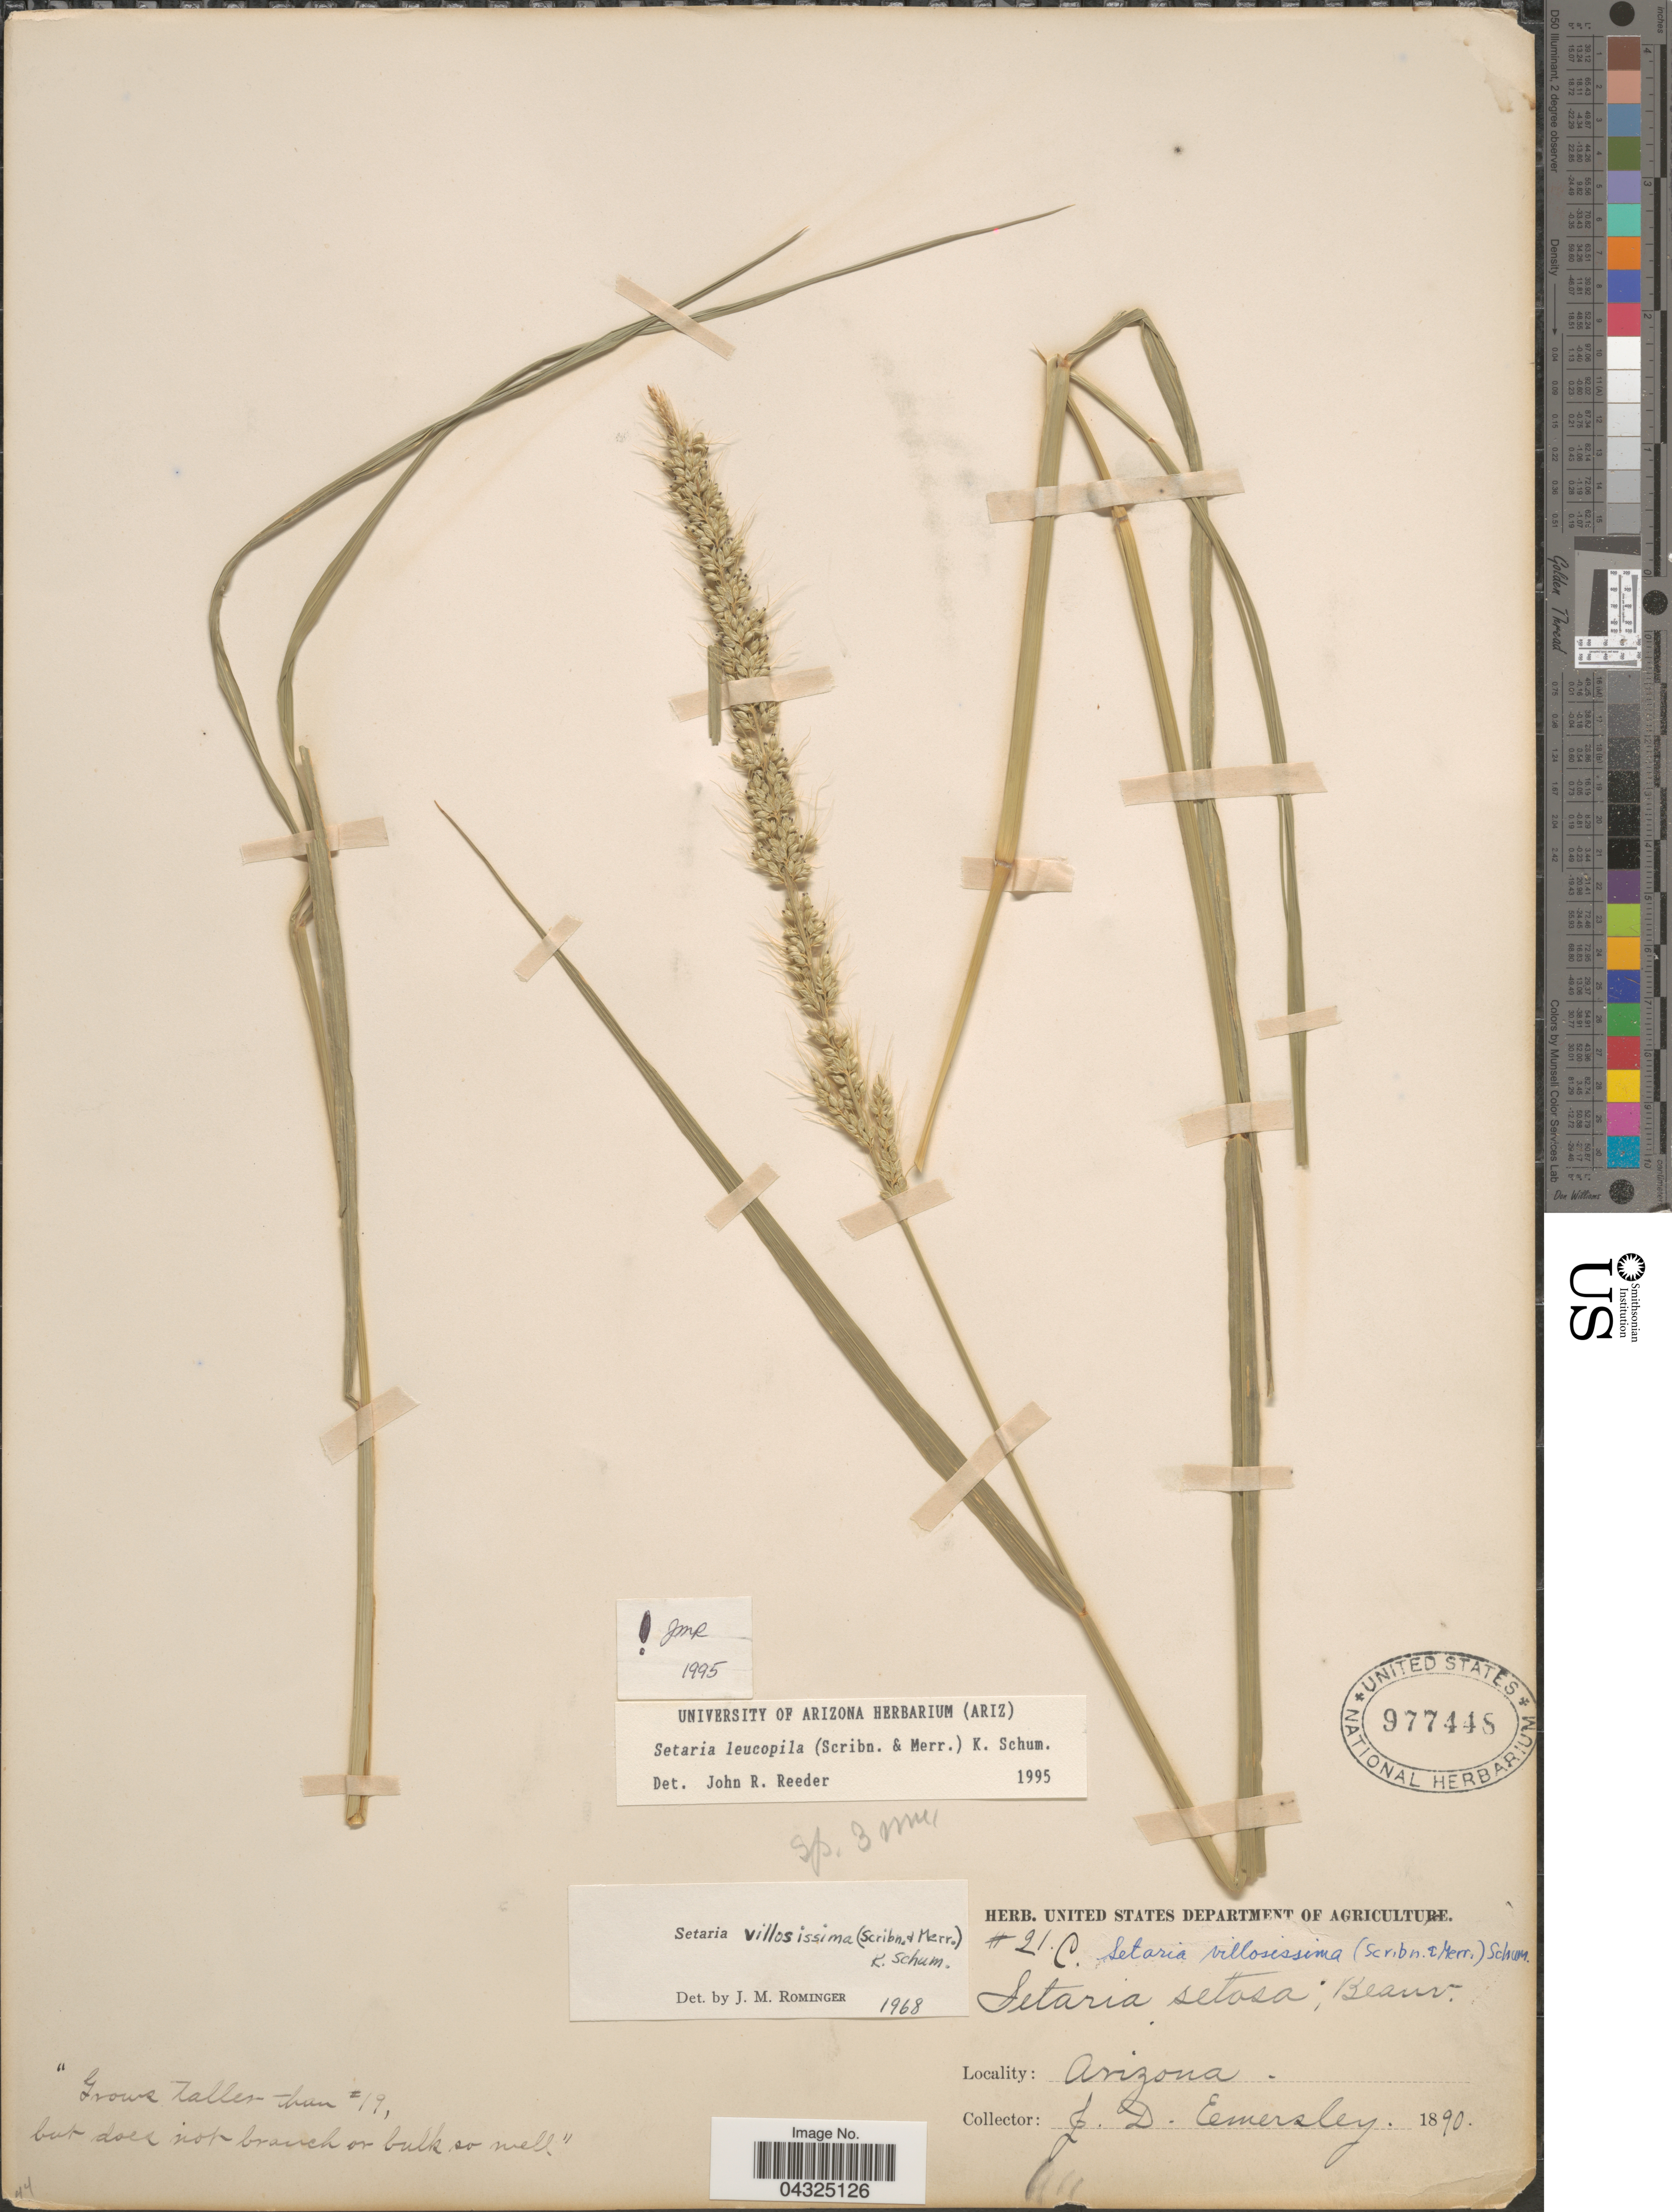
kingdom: Plantae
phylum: Tracheophyta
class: Liliopsida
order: Poales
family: Poaceae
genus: Setaria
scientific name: Setaria leucopila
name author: (Scribn. & Merr.) K. Schum.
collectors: J. Emersley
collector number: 21C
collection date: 1890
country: United States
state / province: Arizona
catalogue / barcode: US 977448